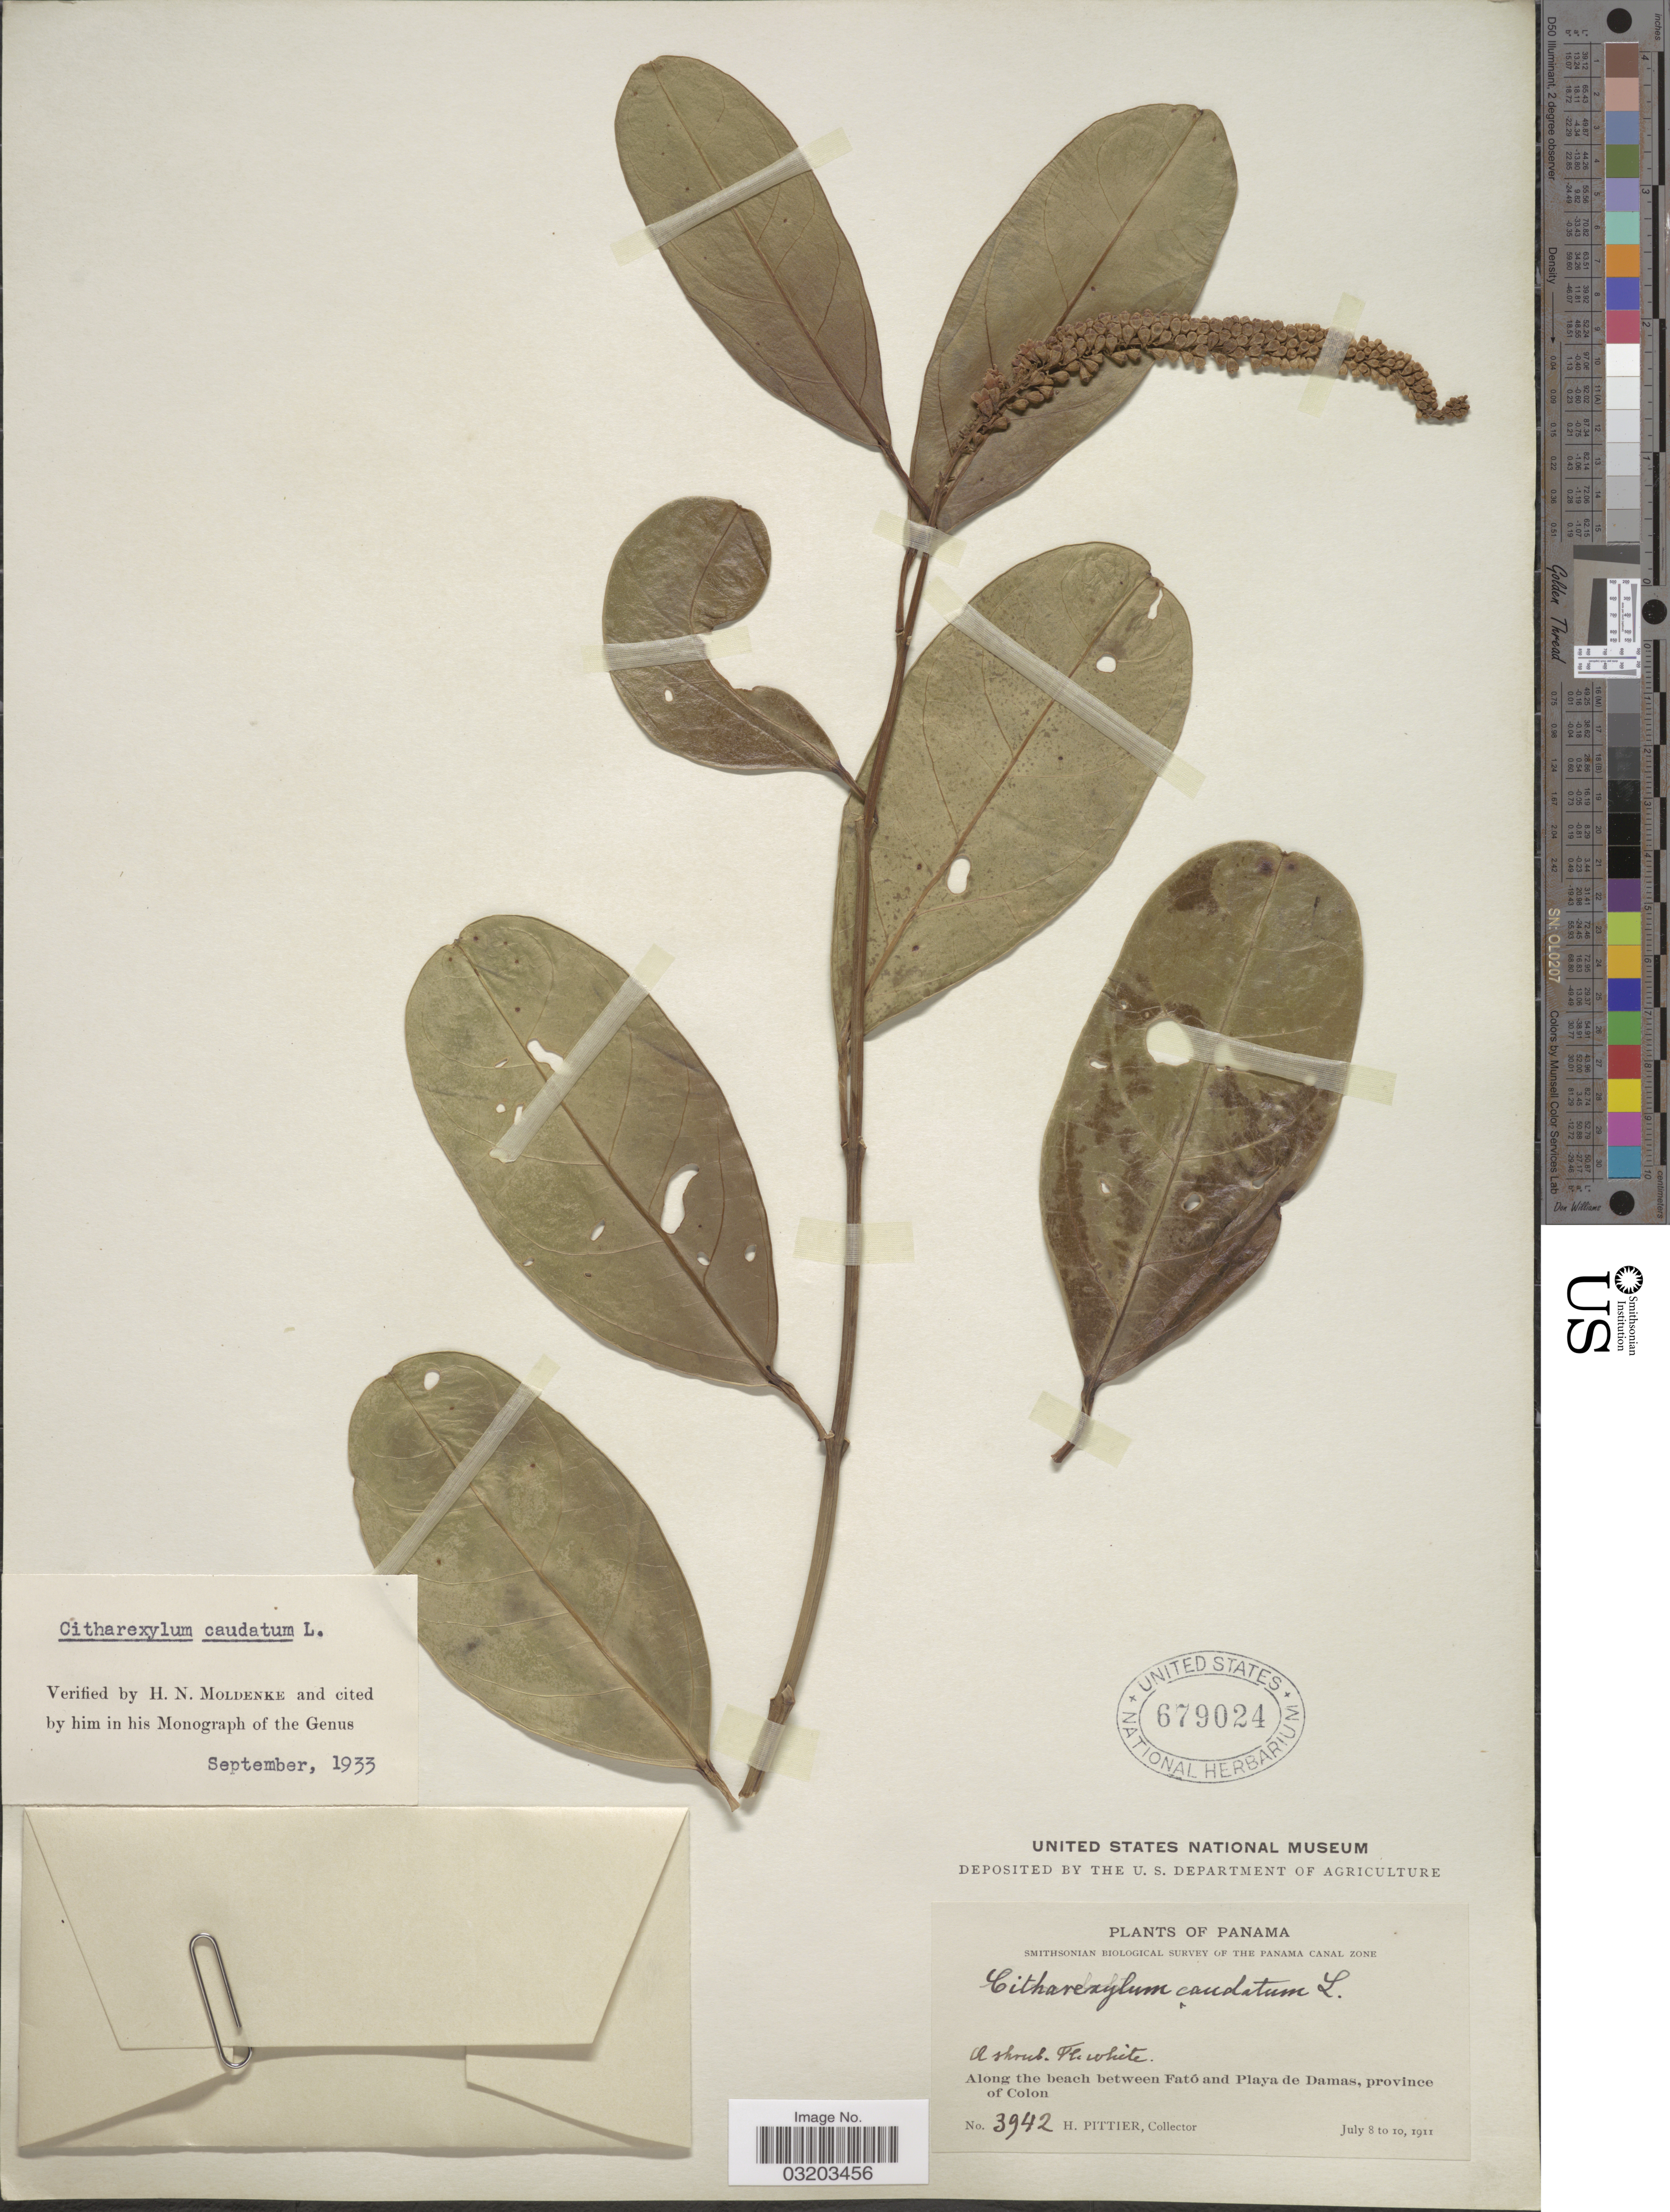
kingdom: Plantae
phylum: Tracheophyta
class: Magnoliopsida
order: Lamiales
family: Verbenaceae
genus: Citharexylum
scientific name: Citharexylum caudatum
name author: L.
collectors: H. F. Pittier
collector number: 3942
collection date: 1911-07-08/1911-07-10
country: Panama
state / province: Colón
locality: The Panama Canal Zone. Along the beach between Fató and Playa de Damas.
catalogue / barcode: US 679024